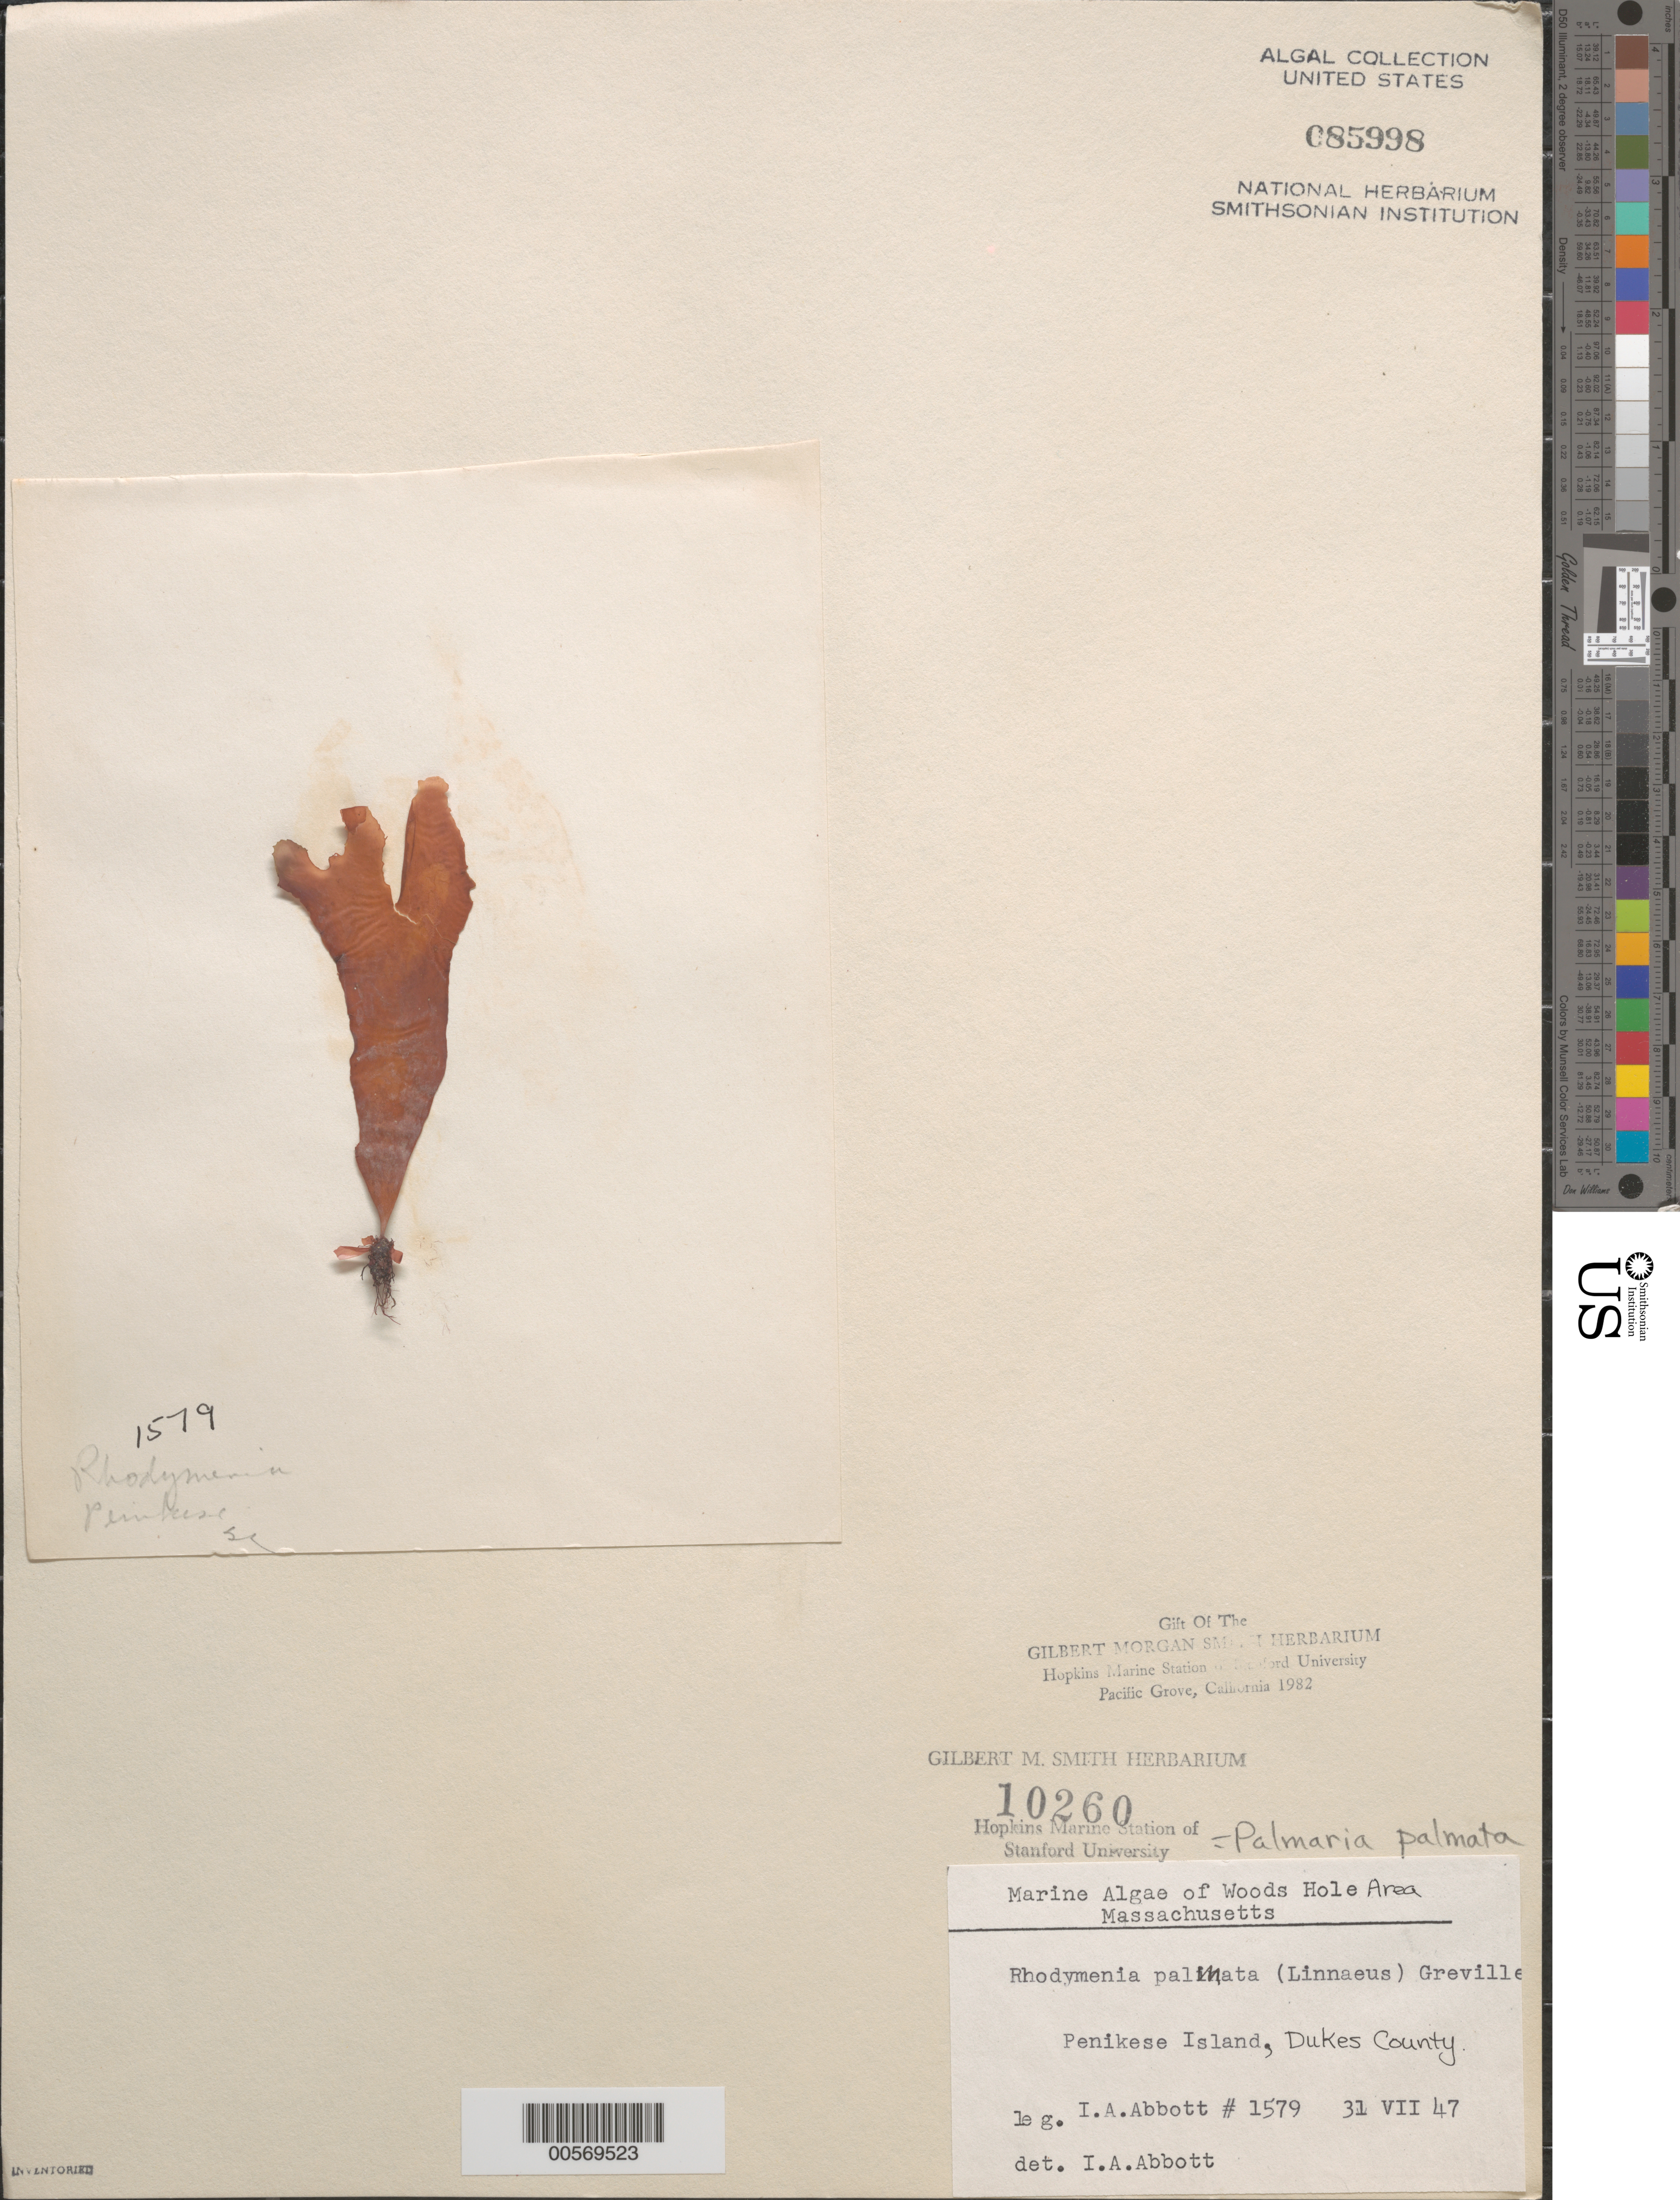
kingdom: Plantae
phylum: Rhodophyta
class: Florideophyceae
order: Palmariales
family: Palmariaceae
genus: Palmaria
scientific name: Palmaria palmata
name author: (L.) F. Weber & D. Mohr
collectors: I. A. Abbott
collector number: IAA 1579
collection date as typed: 31 Jul 1947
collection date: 1947-07-31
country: United States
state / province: Massachusetts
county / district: Dukes County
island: Penikese Island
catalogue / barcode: US 85998